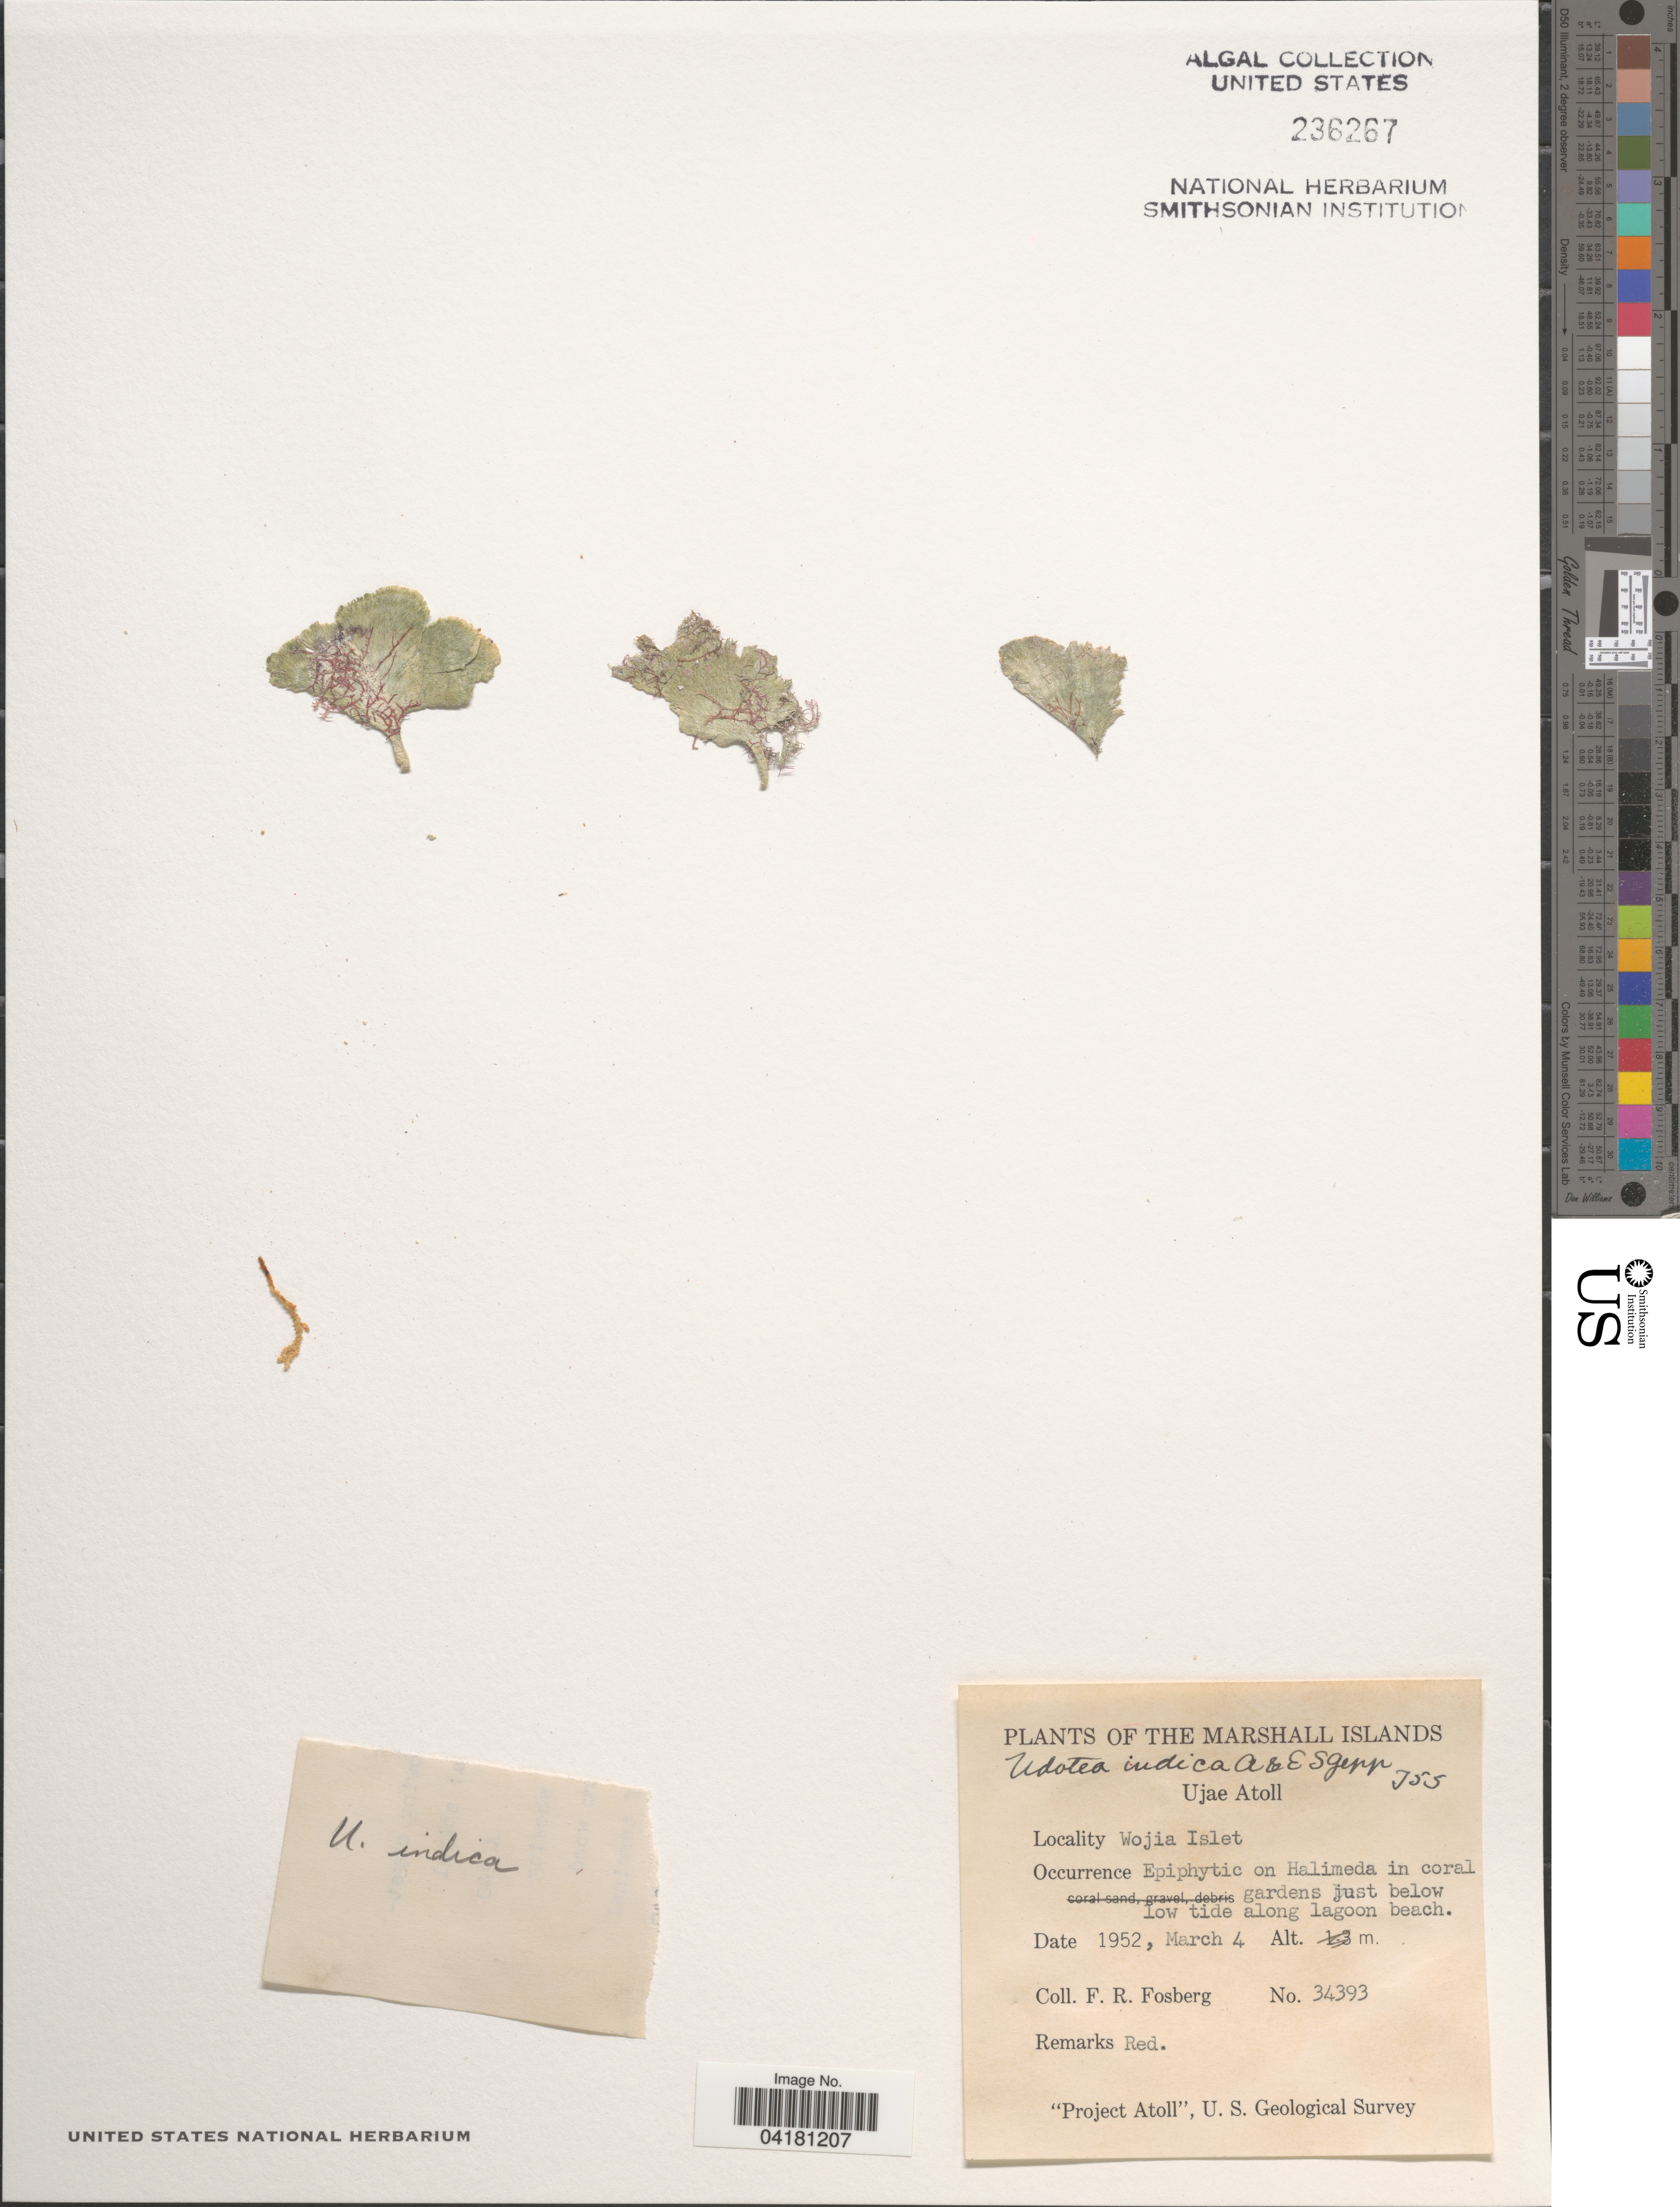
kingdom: Plantae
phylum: Chlorophyta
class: Ulvophyceae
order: Bryopsidales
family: Udoteaceae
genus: Udotea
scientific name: Udotea indica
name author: A. Gepp & E. Gepp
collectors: F. R. Fosberg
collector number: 34393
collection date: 1952-03-04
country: Marshall Islands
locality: Ujae Atoll. Wojia Islet. "Project Atoll", U. S. Geological Survey.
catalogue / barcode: US 236267